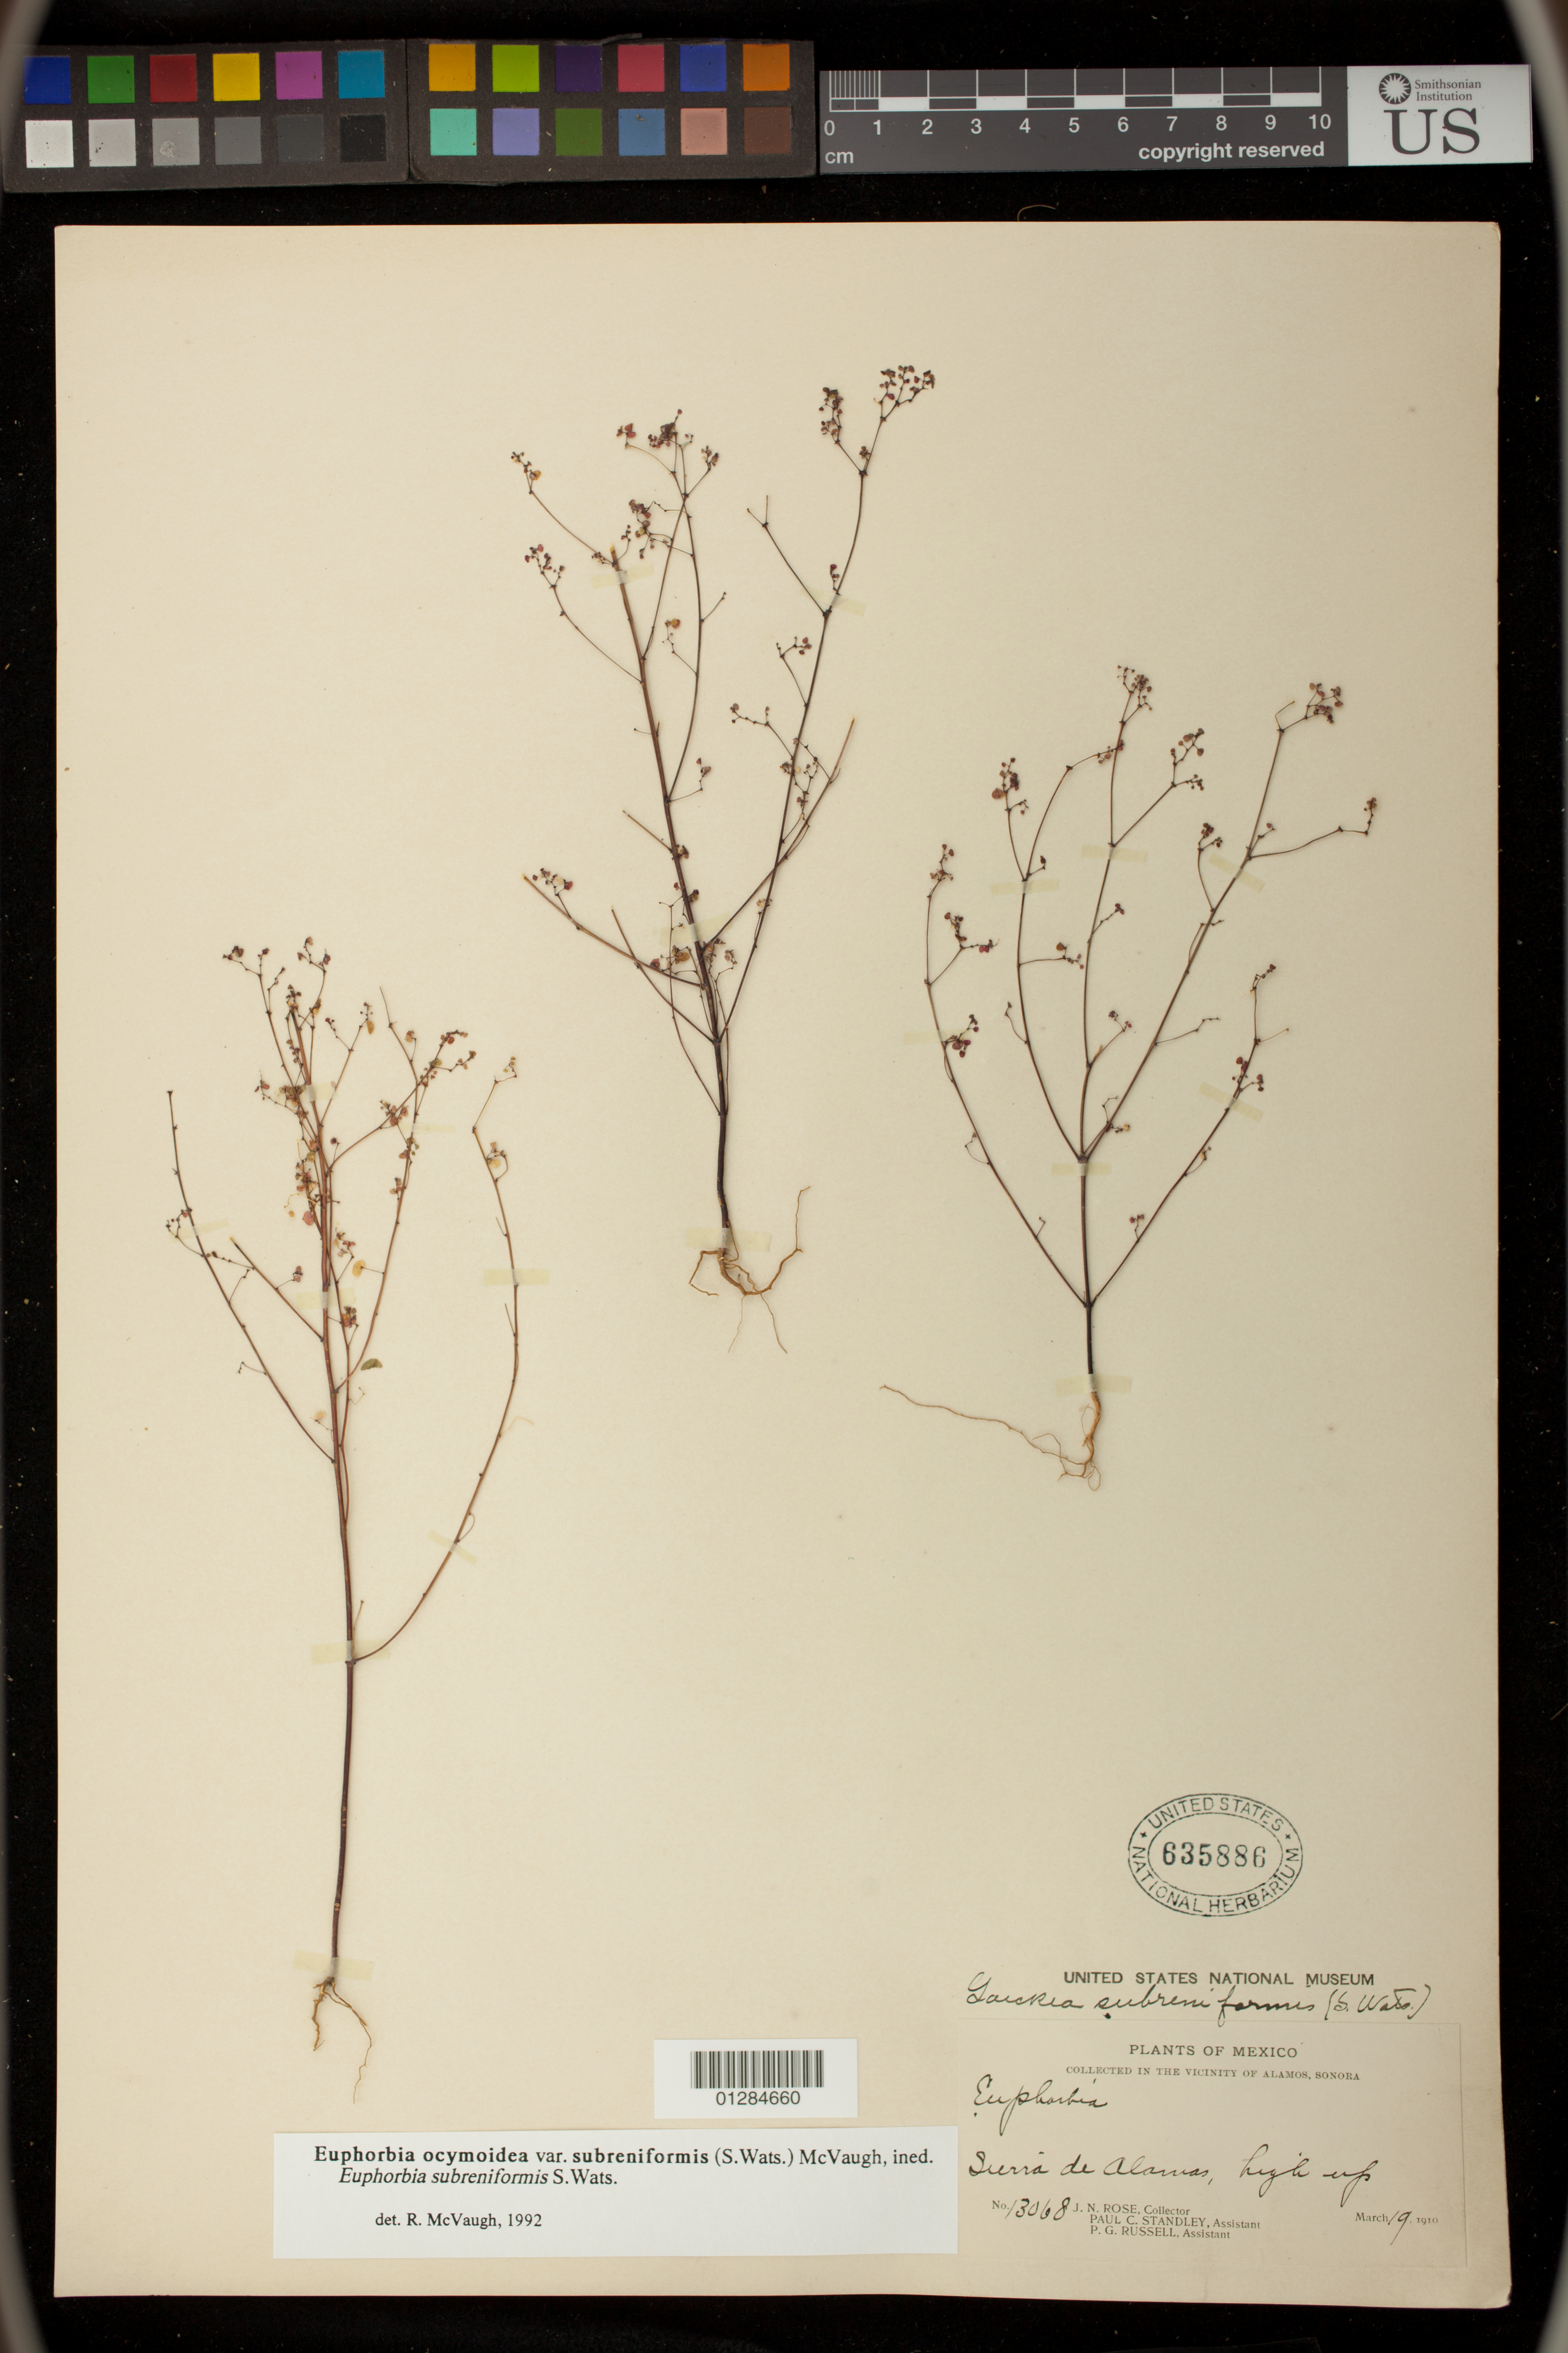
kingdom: Plantae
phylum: Tracheophyta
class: Magnoliopsida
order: Malpighiales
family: Euphorbiaceae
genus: Euphorbia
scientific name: Euphorbia fimbrilligera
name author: Mart.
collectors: J. N. Rose, P. C. Standley & P. G. Russell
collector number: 13068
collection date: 1910-03-19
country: Mexico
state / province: Sonora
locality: in the vicinity of Alamos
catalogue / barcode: US 635886